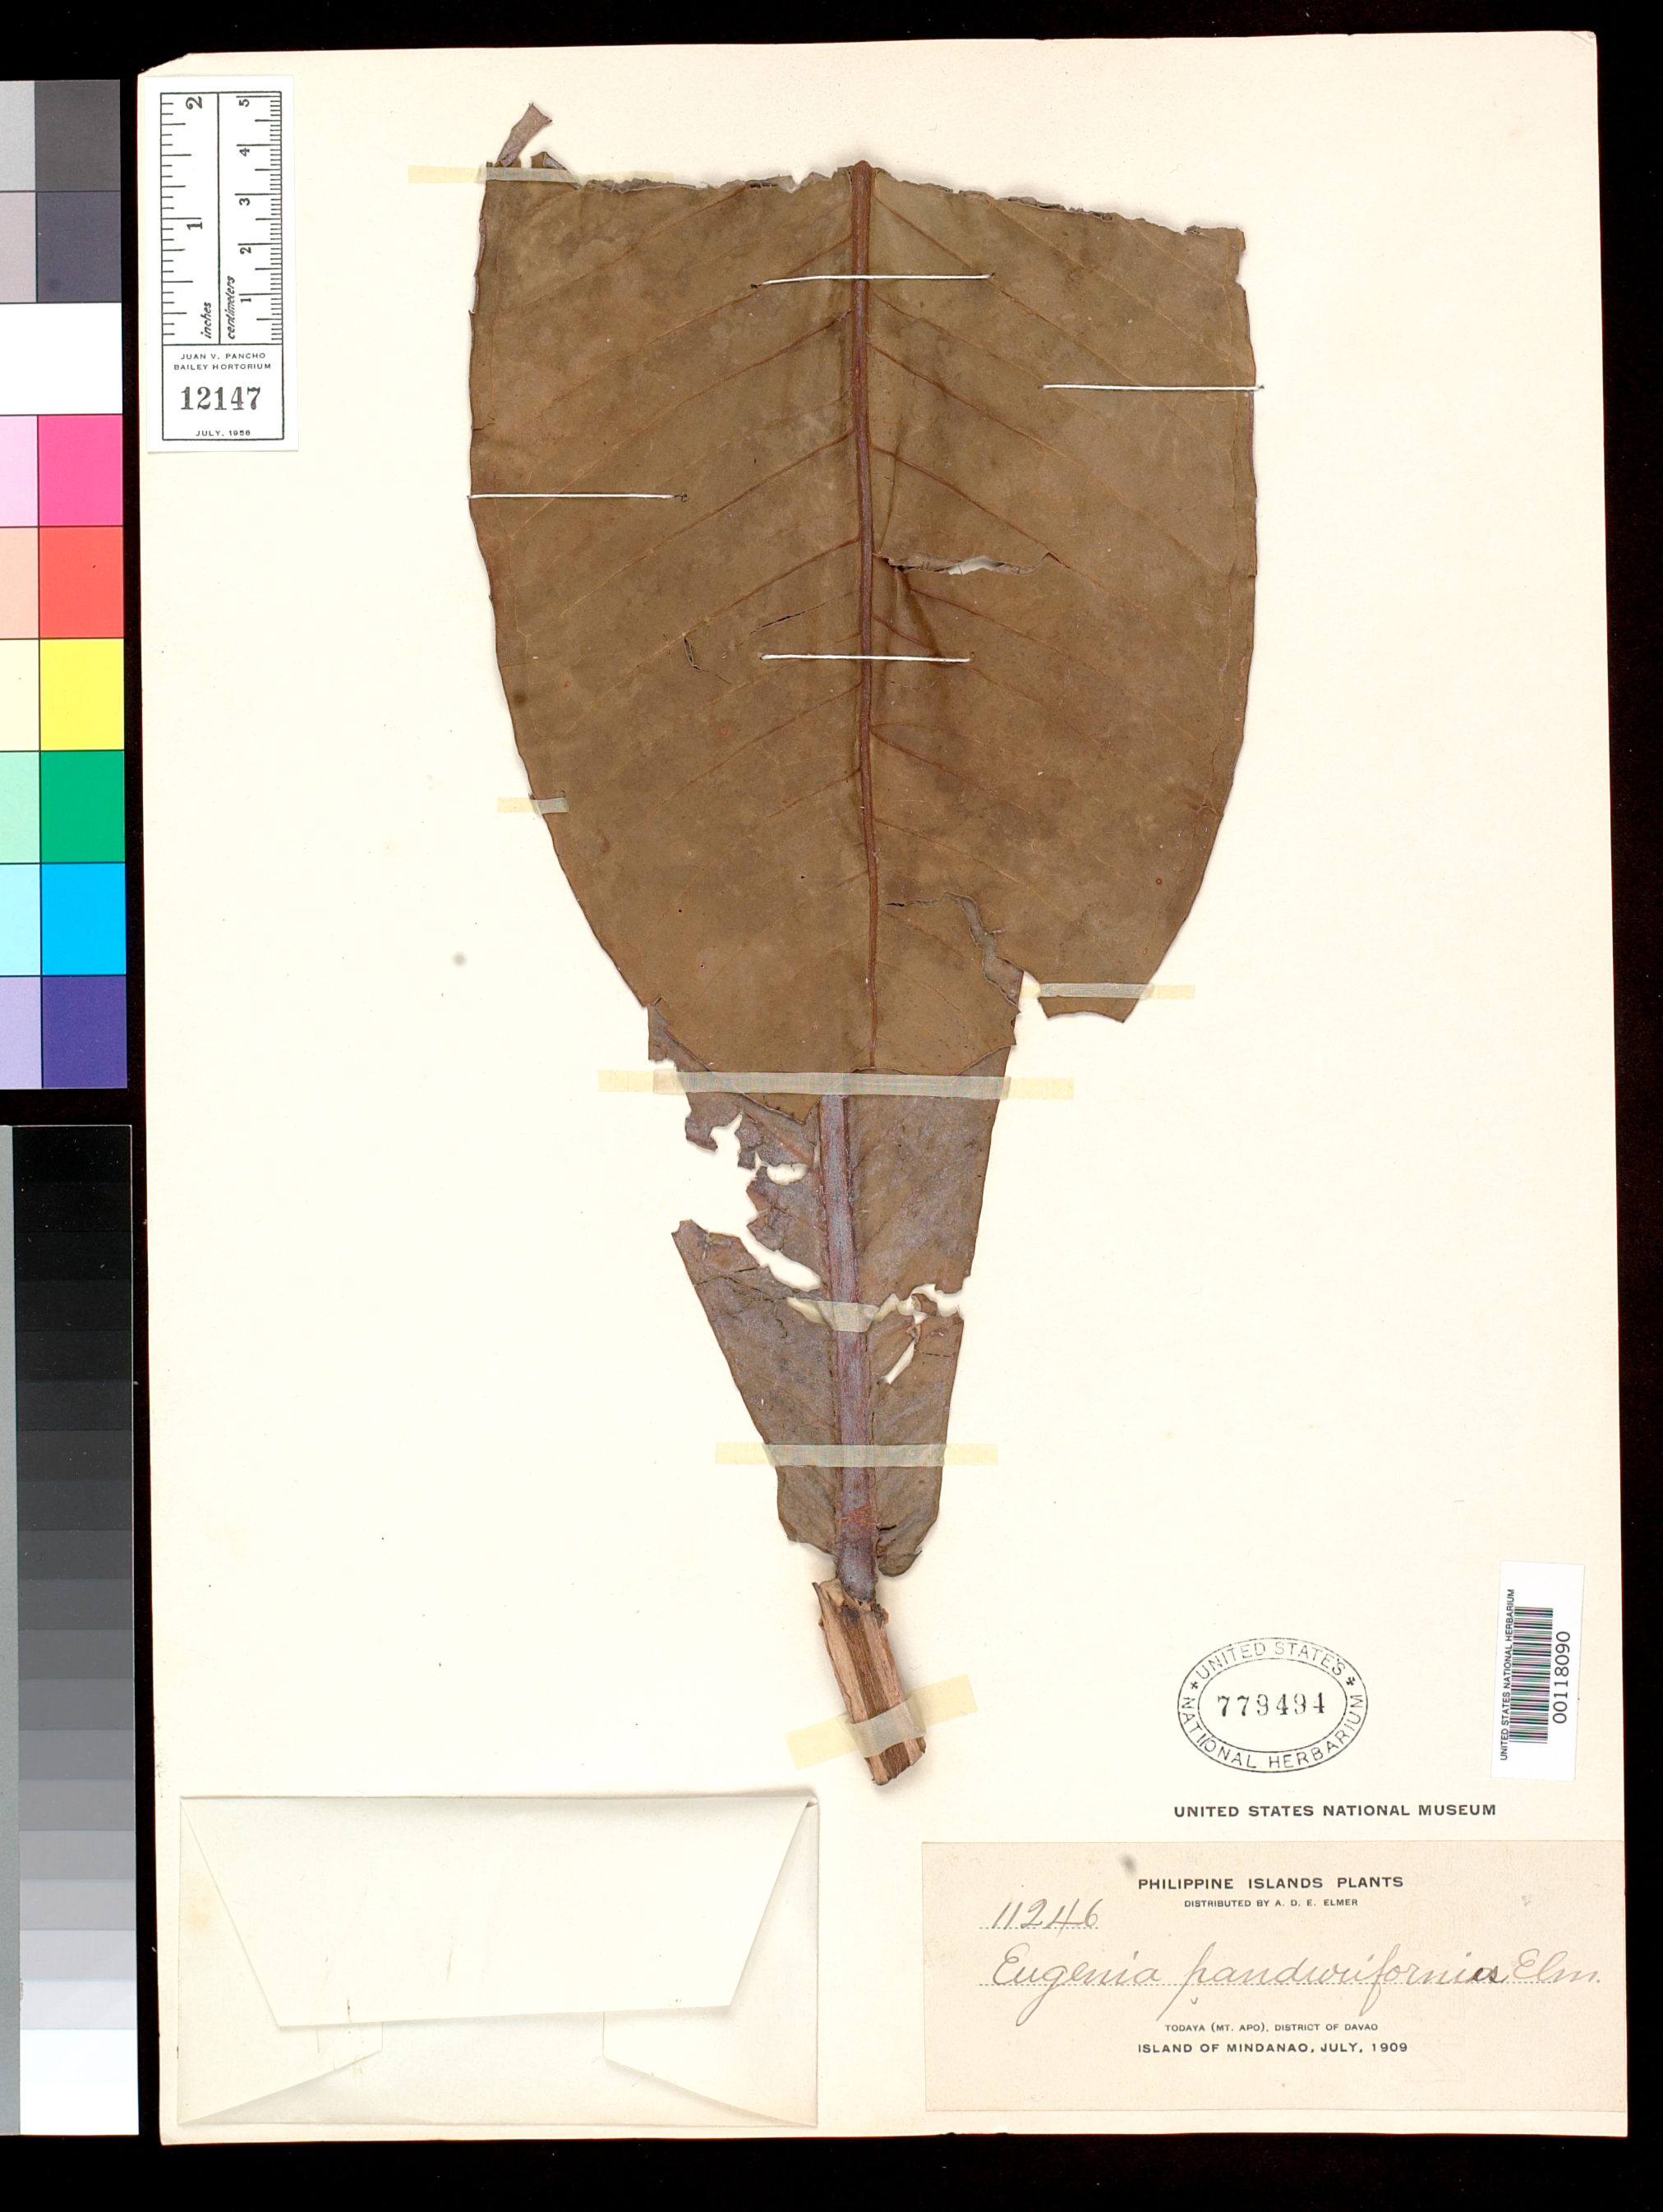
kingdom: Plantae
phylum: Tracheophyta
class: Magnoliopsida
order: Myrtales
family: Myrtaceae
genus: Eugenia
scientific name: Eugenia panduriformis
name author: Elmer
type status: Isotype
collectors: A. D. E. Elmer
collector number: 11246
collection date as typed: Jul 1909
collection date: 1909-07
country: Philippines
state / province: Davao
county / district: Davao del Sur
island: Mindanao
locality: Todaya, Mt. Apo.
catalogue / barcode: US 779494